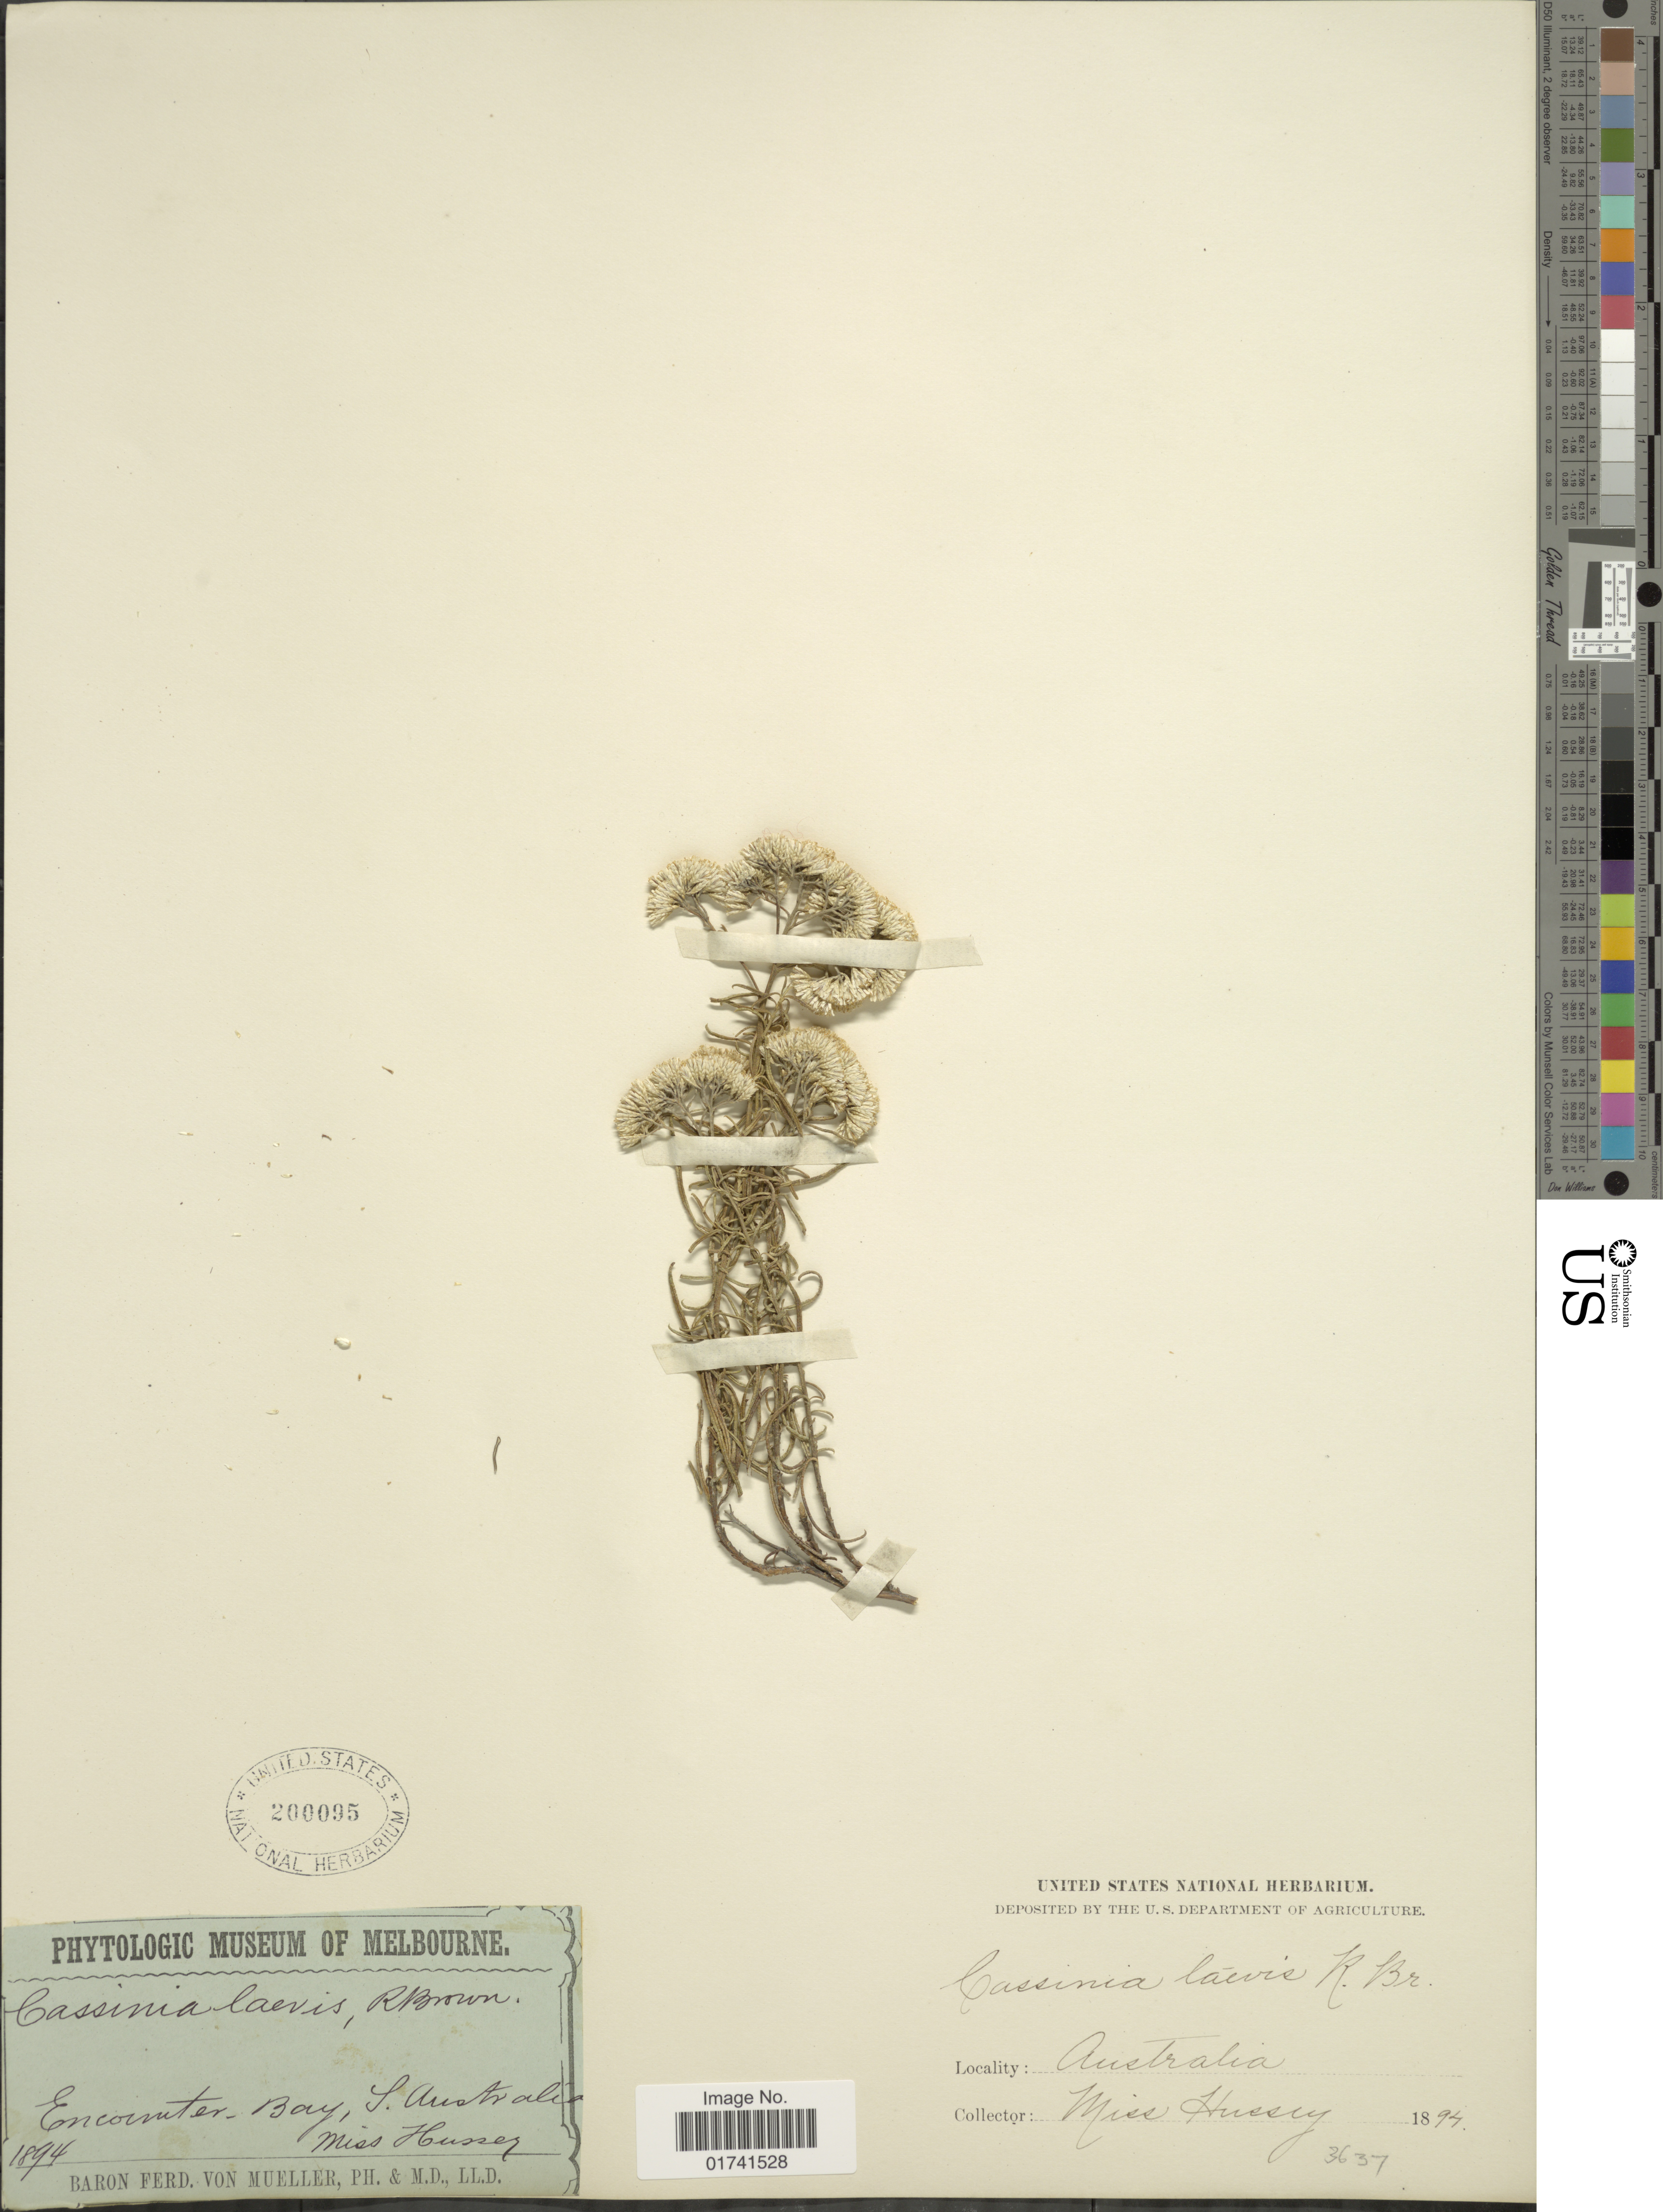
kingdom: Plantae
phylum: Tracheophyta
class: Magnoliopsida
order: Asterales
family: Asteraceae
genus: Cassinia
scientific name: Cassinia laevis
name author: R. Br.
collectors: Hussey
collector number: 3637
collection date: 1894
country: Australia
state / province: South Australia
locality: Encounter-Bay.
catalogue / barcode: US 200095